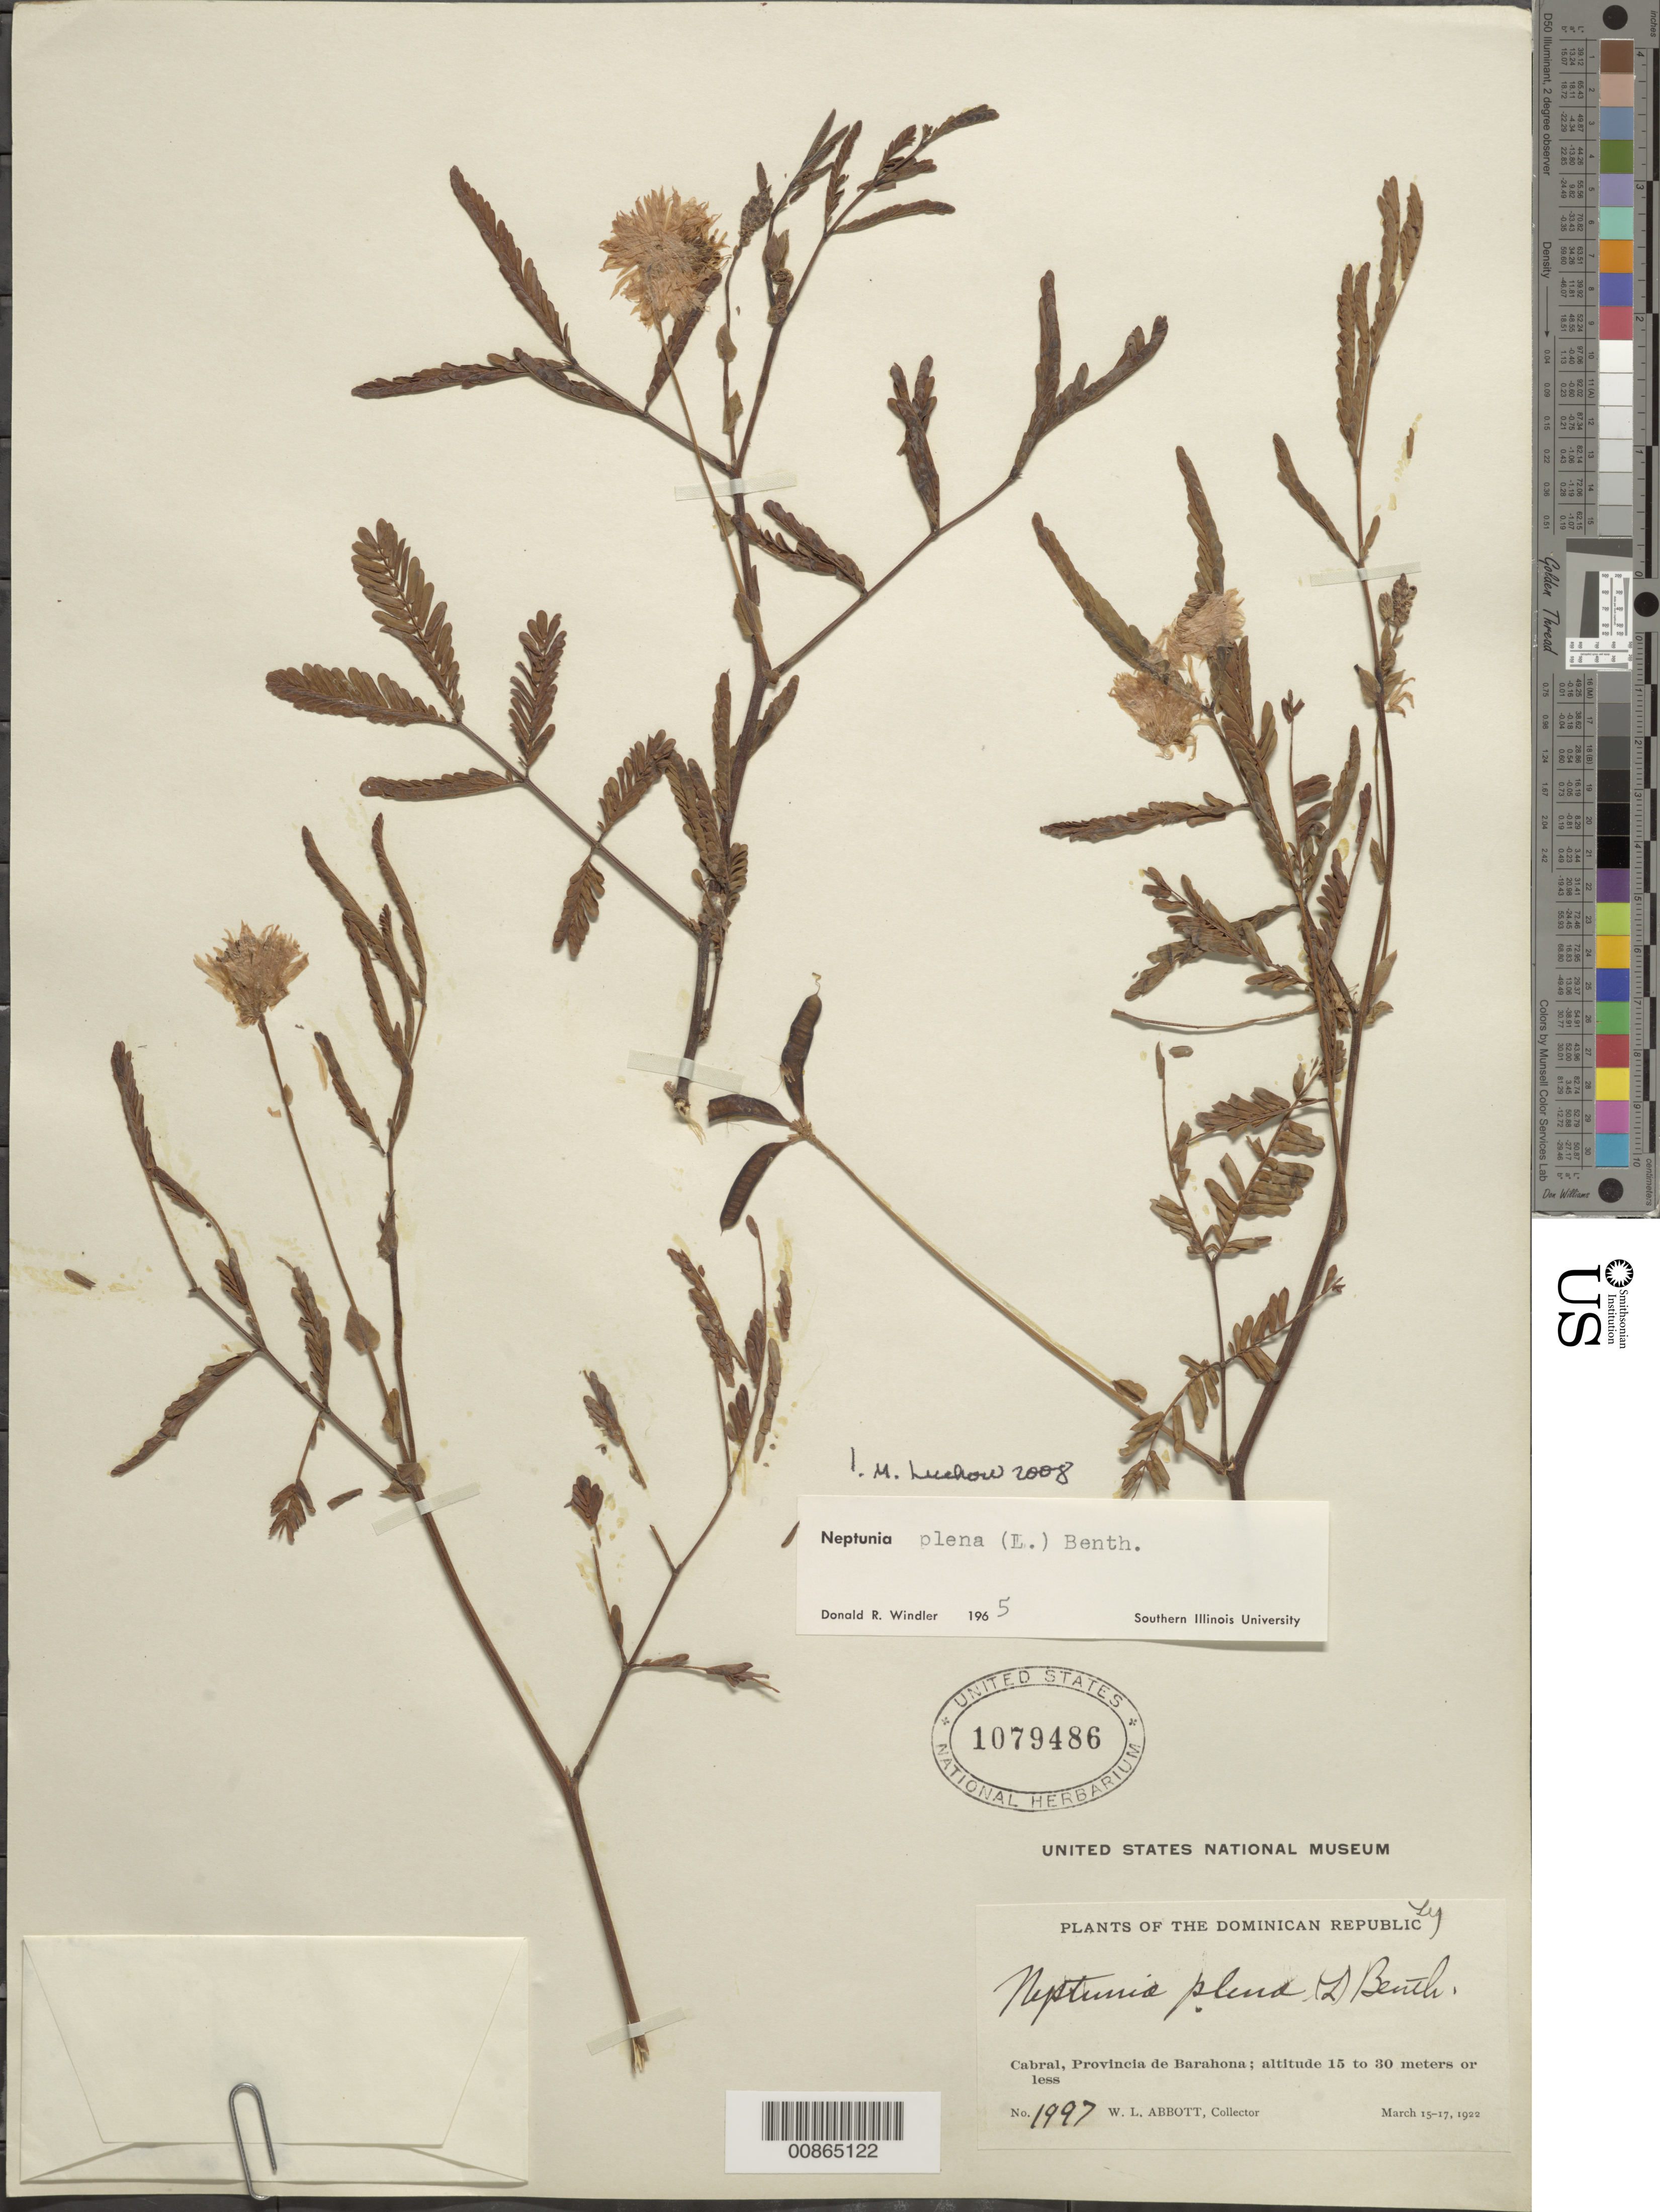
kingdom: Plantae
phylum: Tracheophyta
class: Magnoliopsida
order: Fabales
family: Fabaceae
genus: Neptunia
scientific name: Neptunia plena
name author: (L.) Benth.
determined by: Windler, D. R.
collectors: W. L. Abbott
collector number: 1997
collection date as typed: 15 Mar 1922 to 17 Mar 1922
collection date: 1922-03-15/1922-03-17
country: Dominican Republic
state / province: Barahona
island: Hispaniola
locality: Cabral.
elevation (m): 15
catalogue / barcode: US 1079486